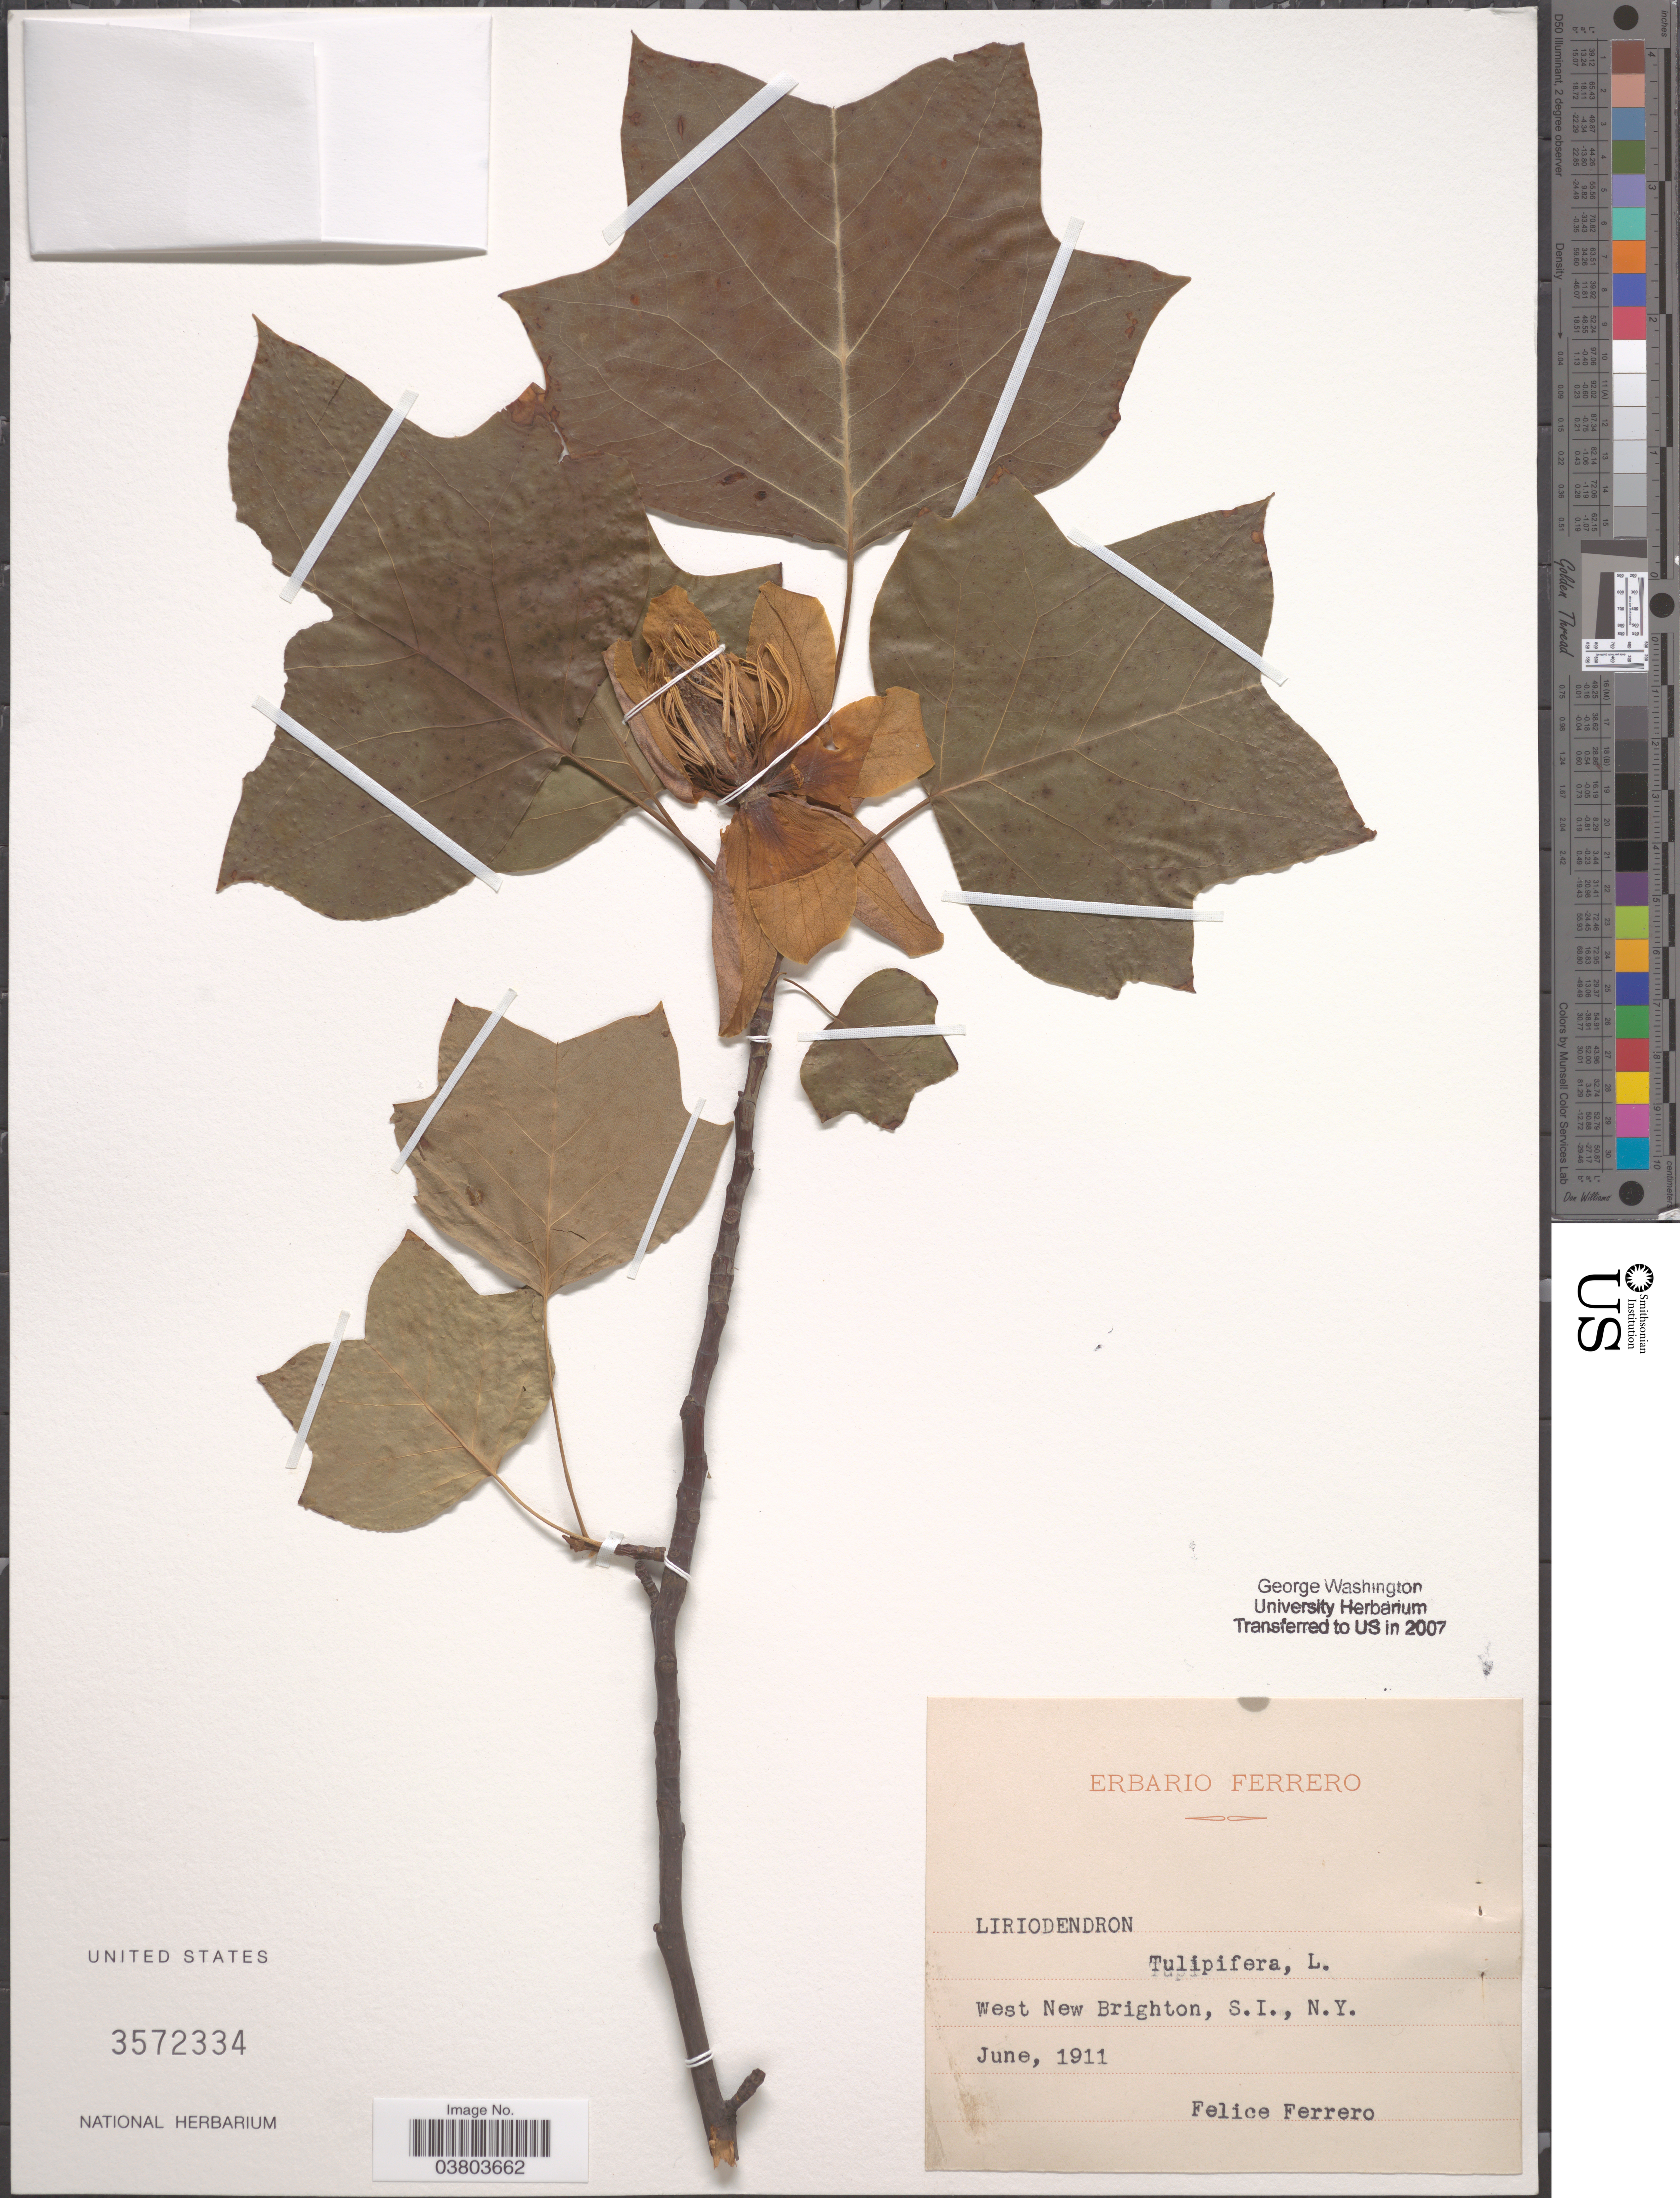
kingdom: Plantae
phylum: Tracheophyta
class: Magnoliopsida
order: Magnoliales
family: Magnoliaceae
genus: Liriodendron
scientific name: Liriodendron tulipifera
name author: L.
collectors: F. Ferrero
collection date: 1911-06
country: United States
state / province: New York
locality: West New Brighton, S. I.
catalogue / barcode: US 3572334